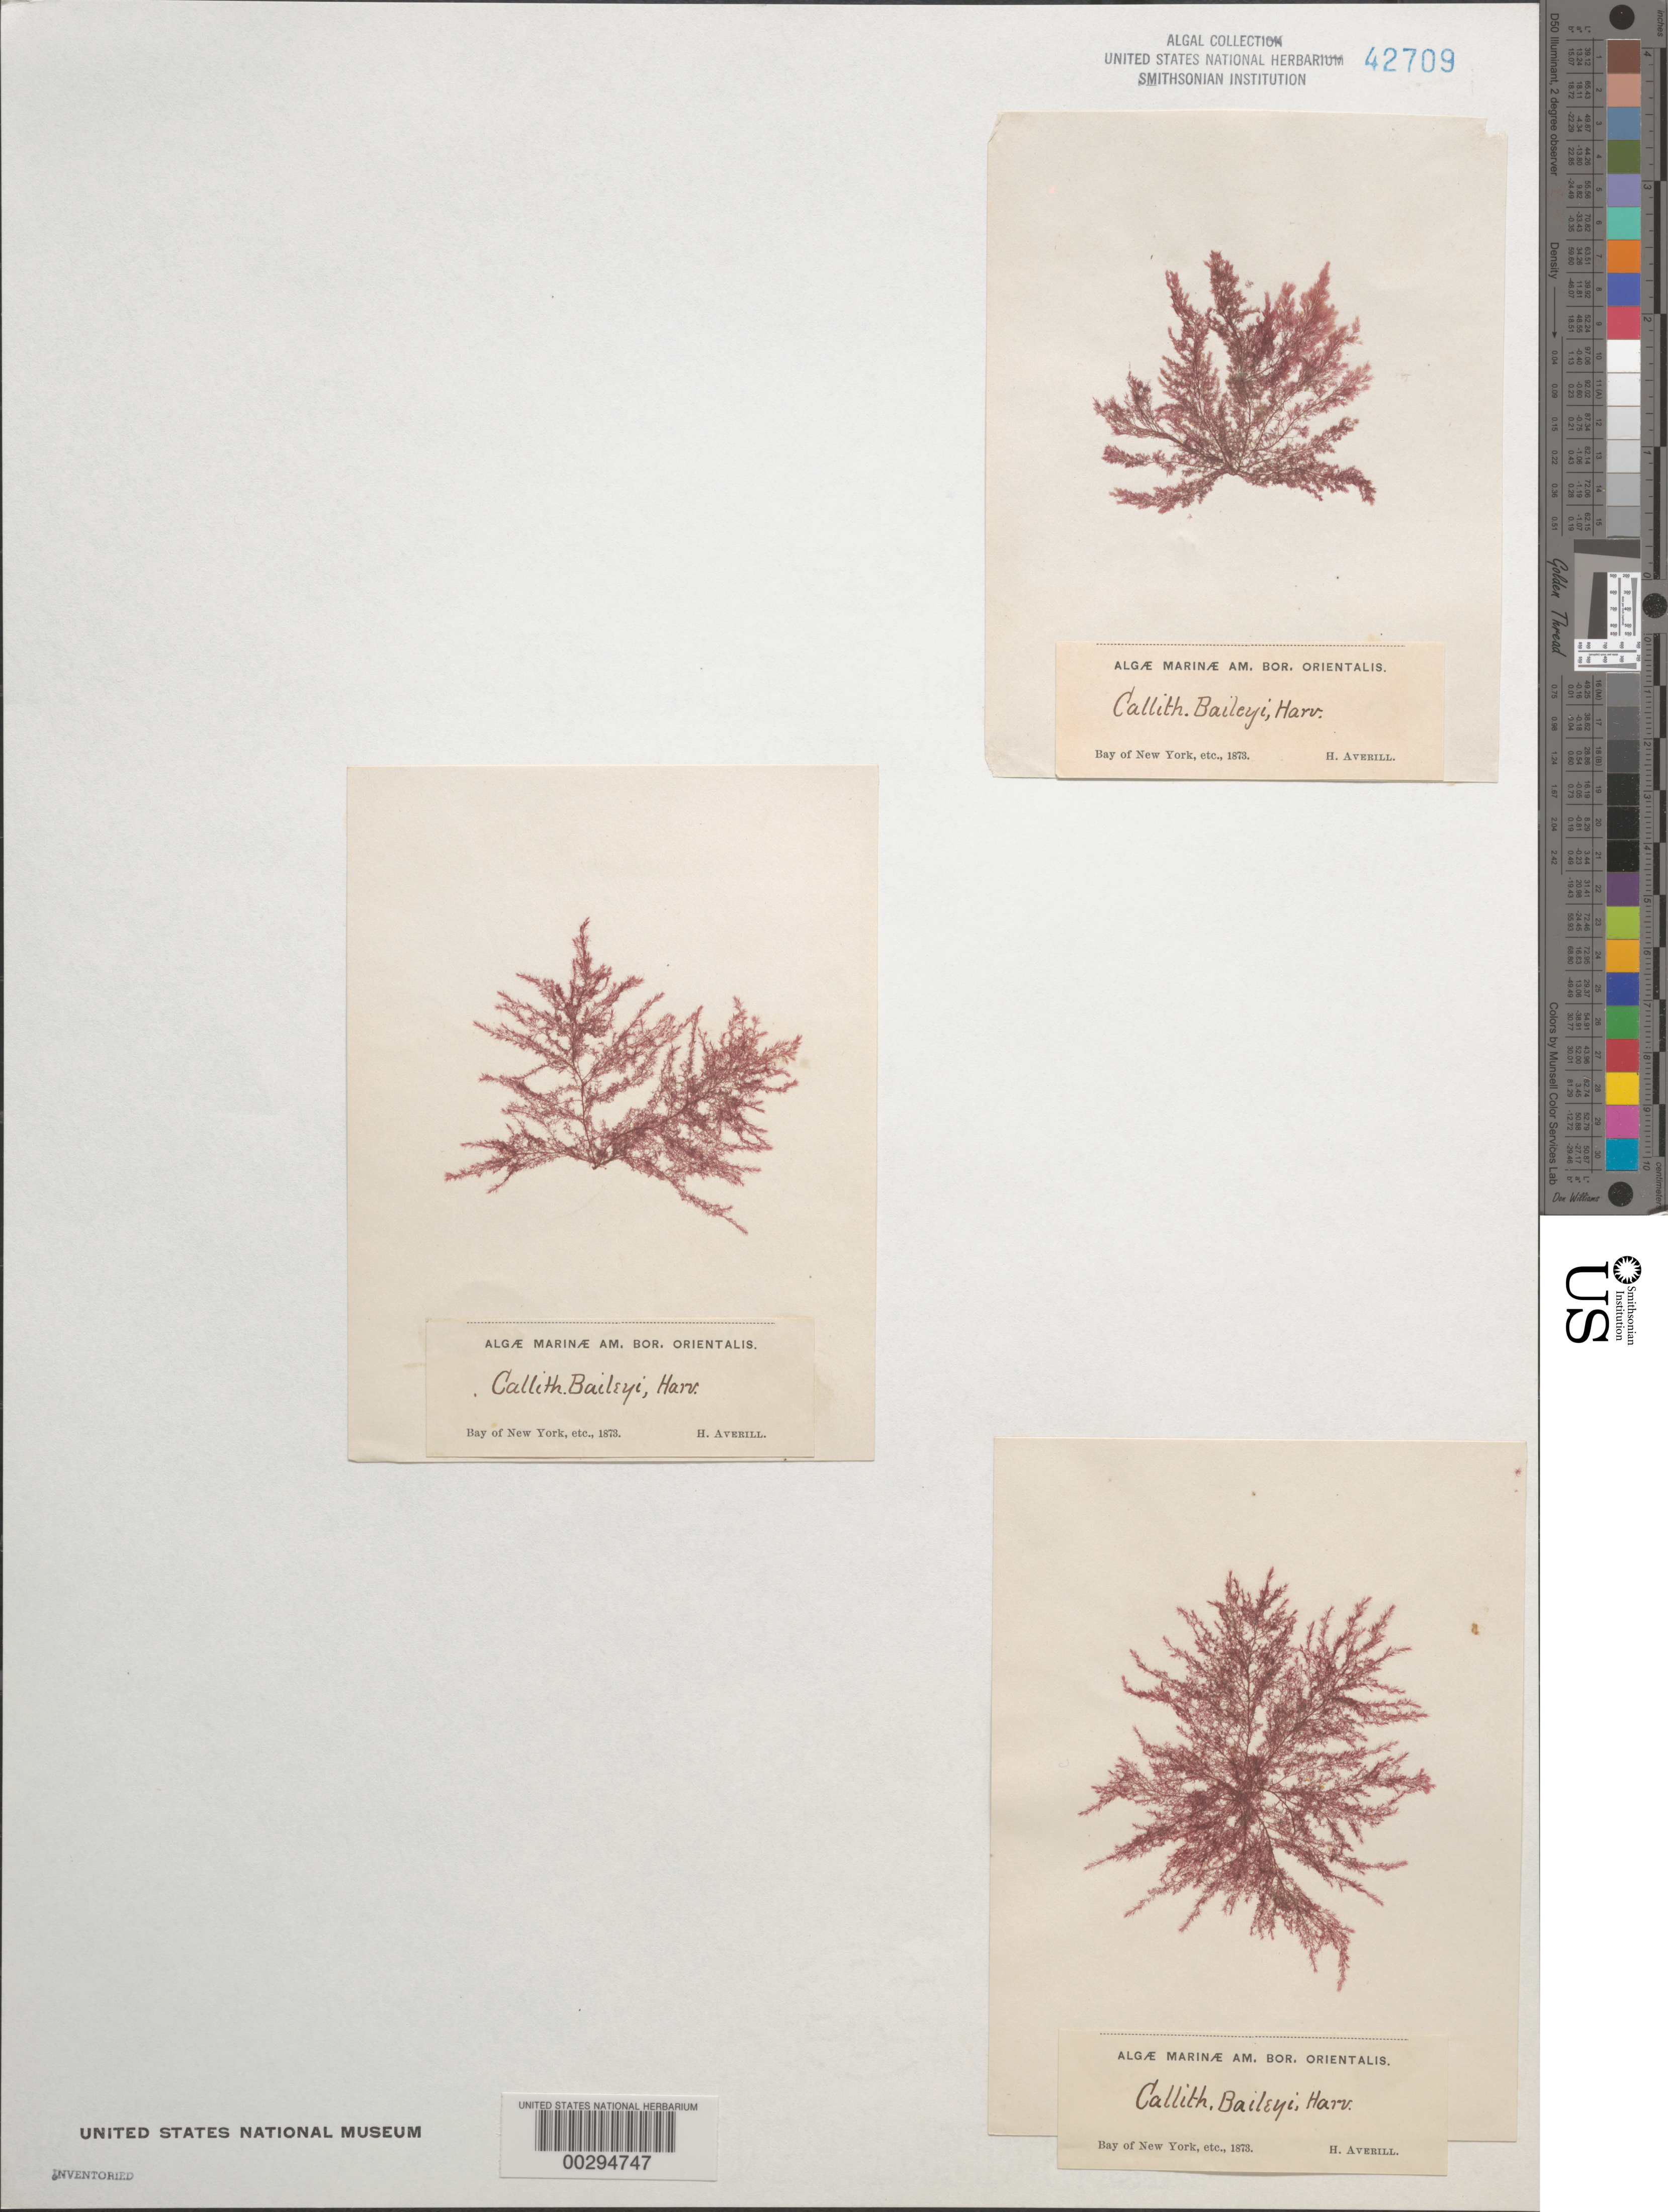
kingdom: Plantae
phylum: Rhodophyta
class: Florideophyceae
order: Ceramiales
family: Callithamniaceae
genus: Callithamnion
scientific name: Callithamnion tetragonum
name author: (With.) S.F. Gray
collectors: H. Averill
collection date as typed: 1873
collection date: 1873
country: United States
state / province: New York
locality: New York Bay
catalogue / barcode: US 42709